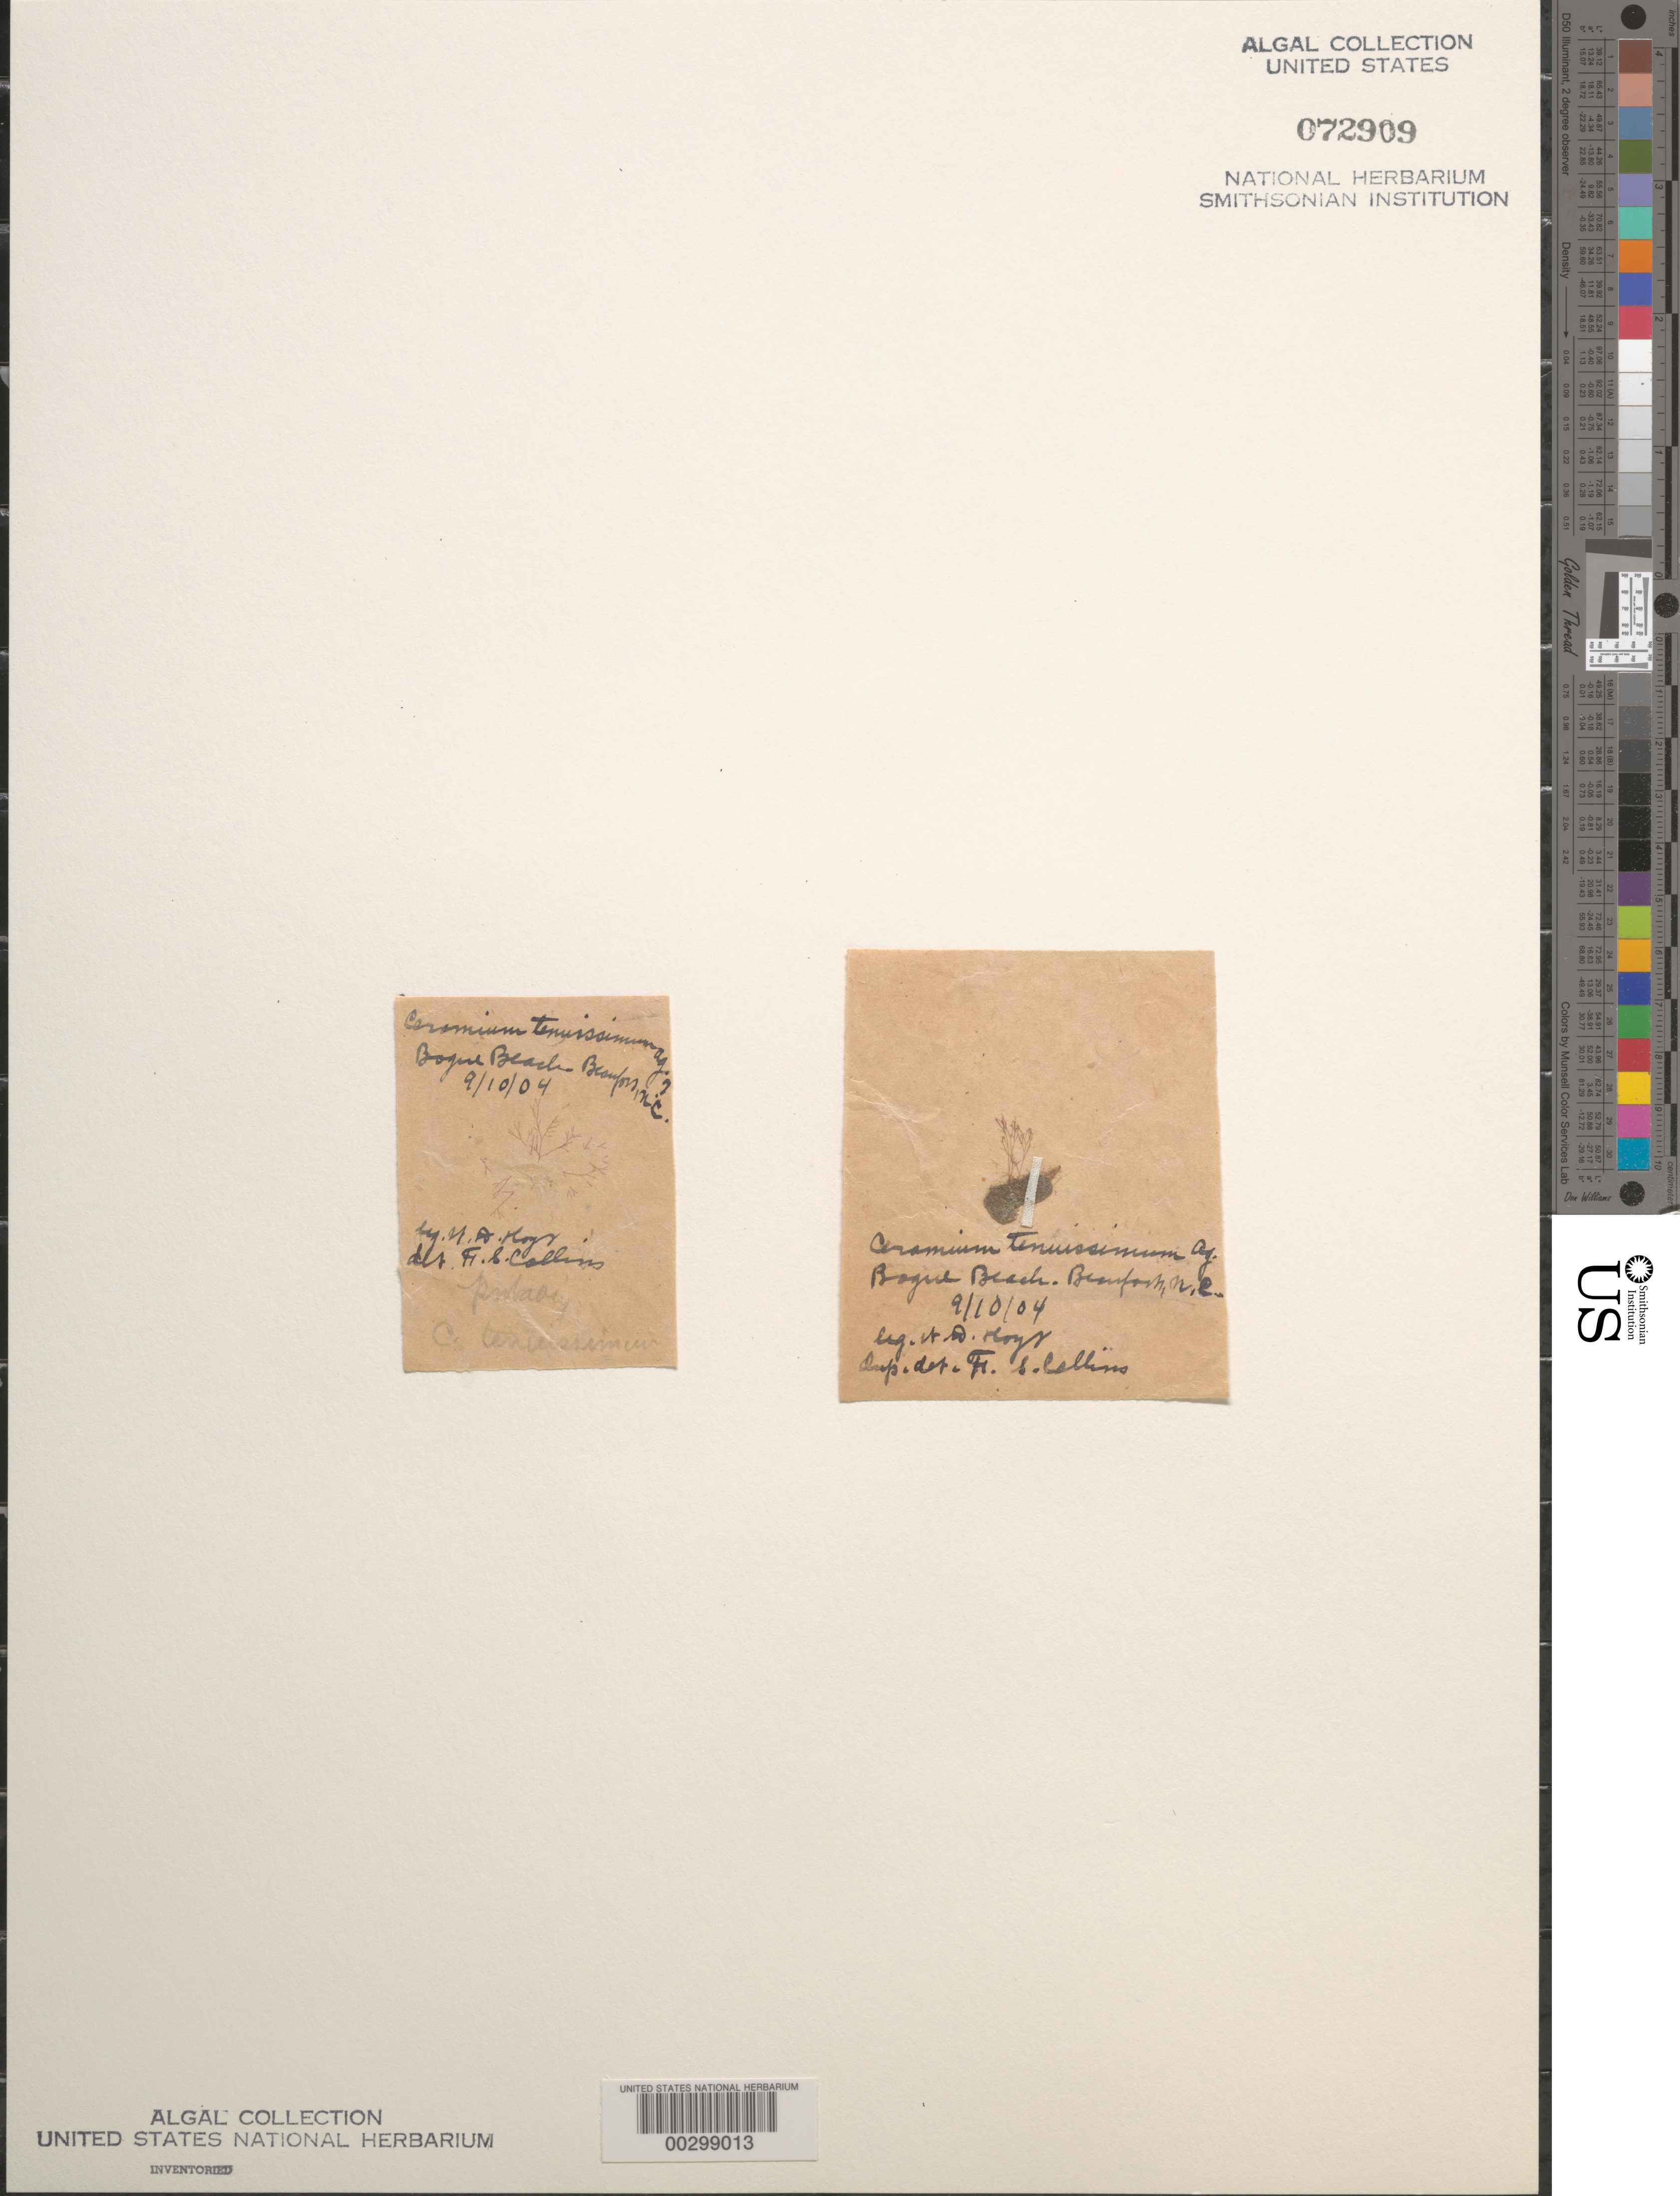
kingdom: Plantae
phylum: Rhodophyta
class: Florideophyceae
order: Ceramiales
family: Ceramiaceae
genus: Ceramium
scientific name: Ceramium diaphanum var. obscura, ined., 7/2023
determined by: Algae name updating Project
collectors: W. D. Hoyt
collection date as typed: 10 Sep 1904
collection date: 1904-09-10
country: United States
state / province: North Carolina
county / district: Carteret County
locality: Beaufort, Bogue Beach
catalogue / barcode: US 72909